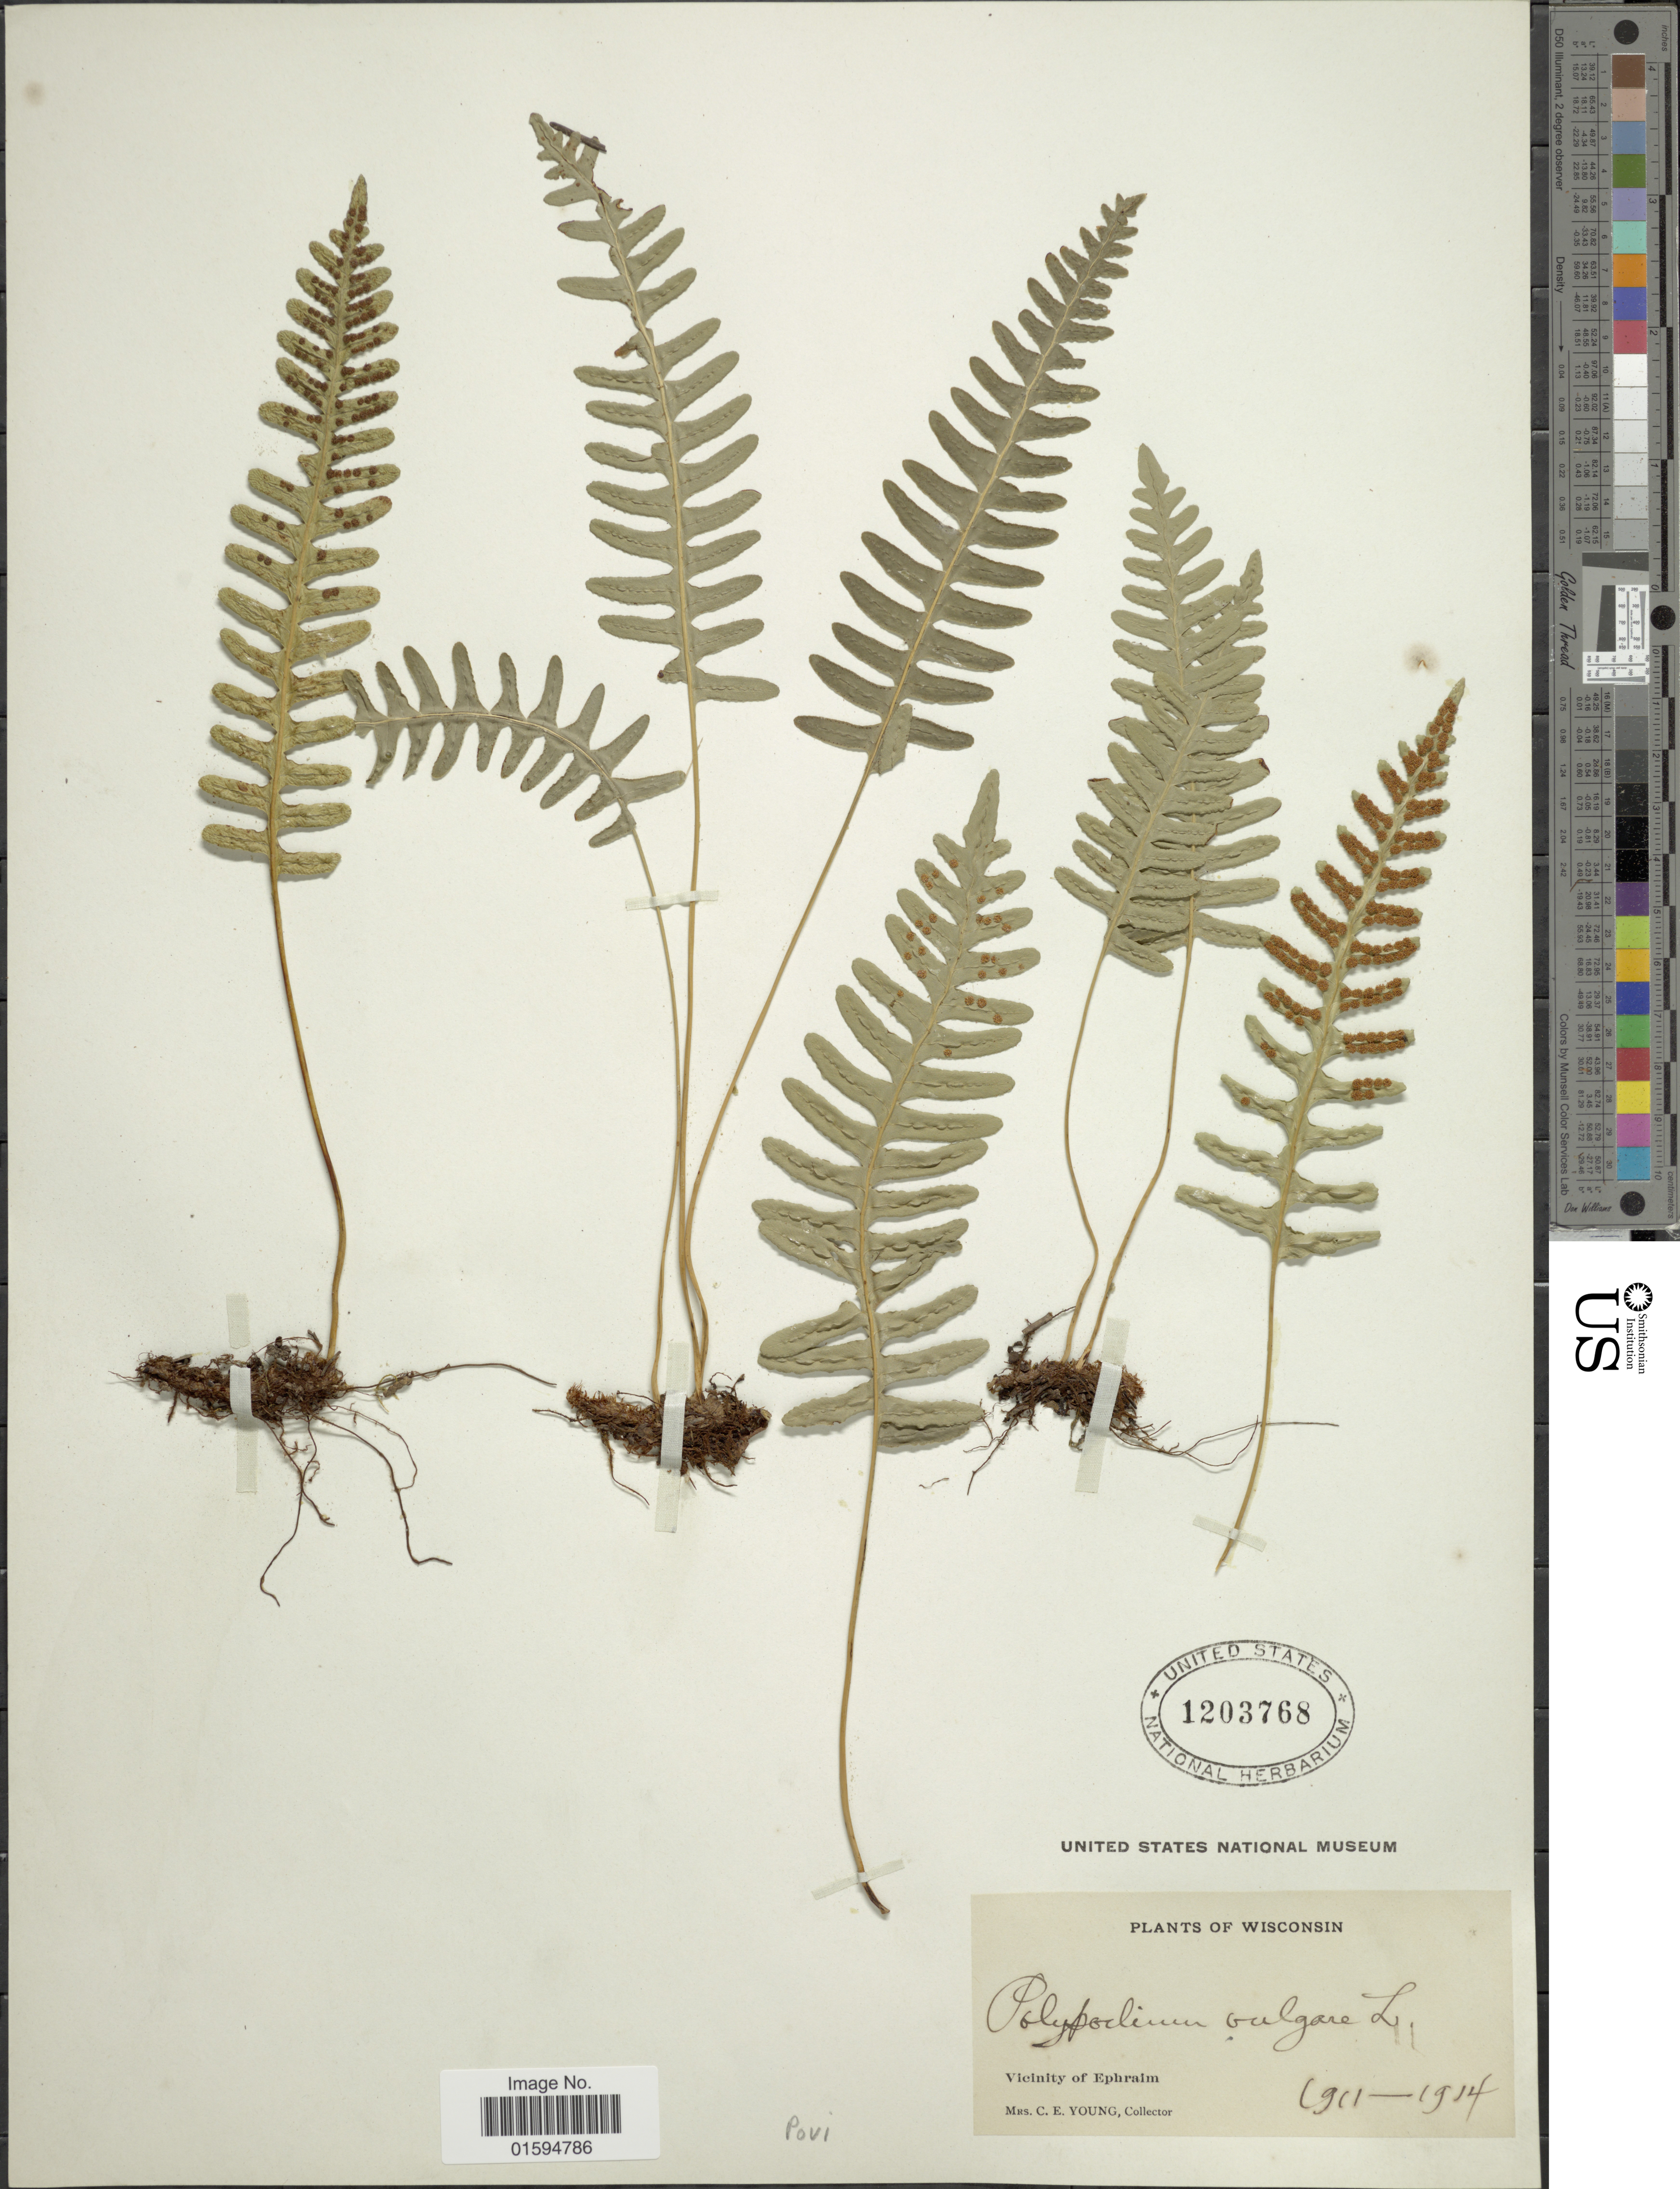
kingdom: Plantae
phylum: Tracheophyta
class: Polypodiopsida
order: Polypodiales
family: Polypodiaceae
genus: Polypodium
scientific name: Polypodium virginianum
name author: L.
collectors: C. Young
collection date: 1911/1914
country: United States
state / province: Wisconsin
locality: Vicinity of Ephrain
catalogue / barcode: US 1203768